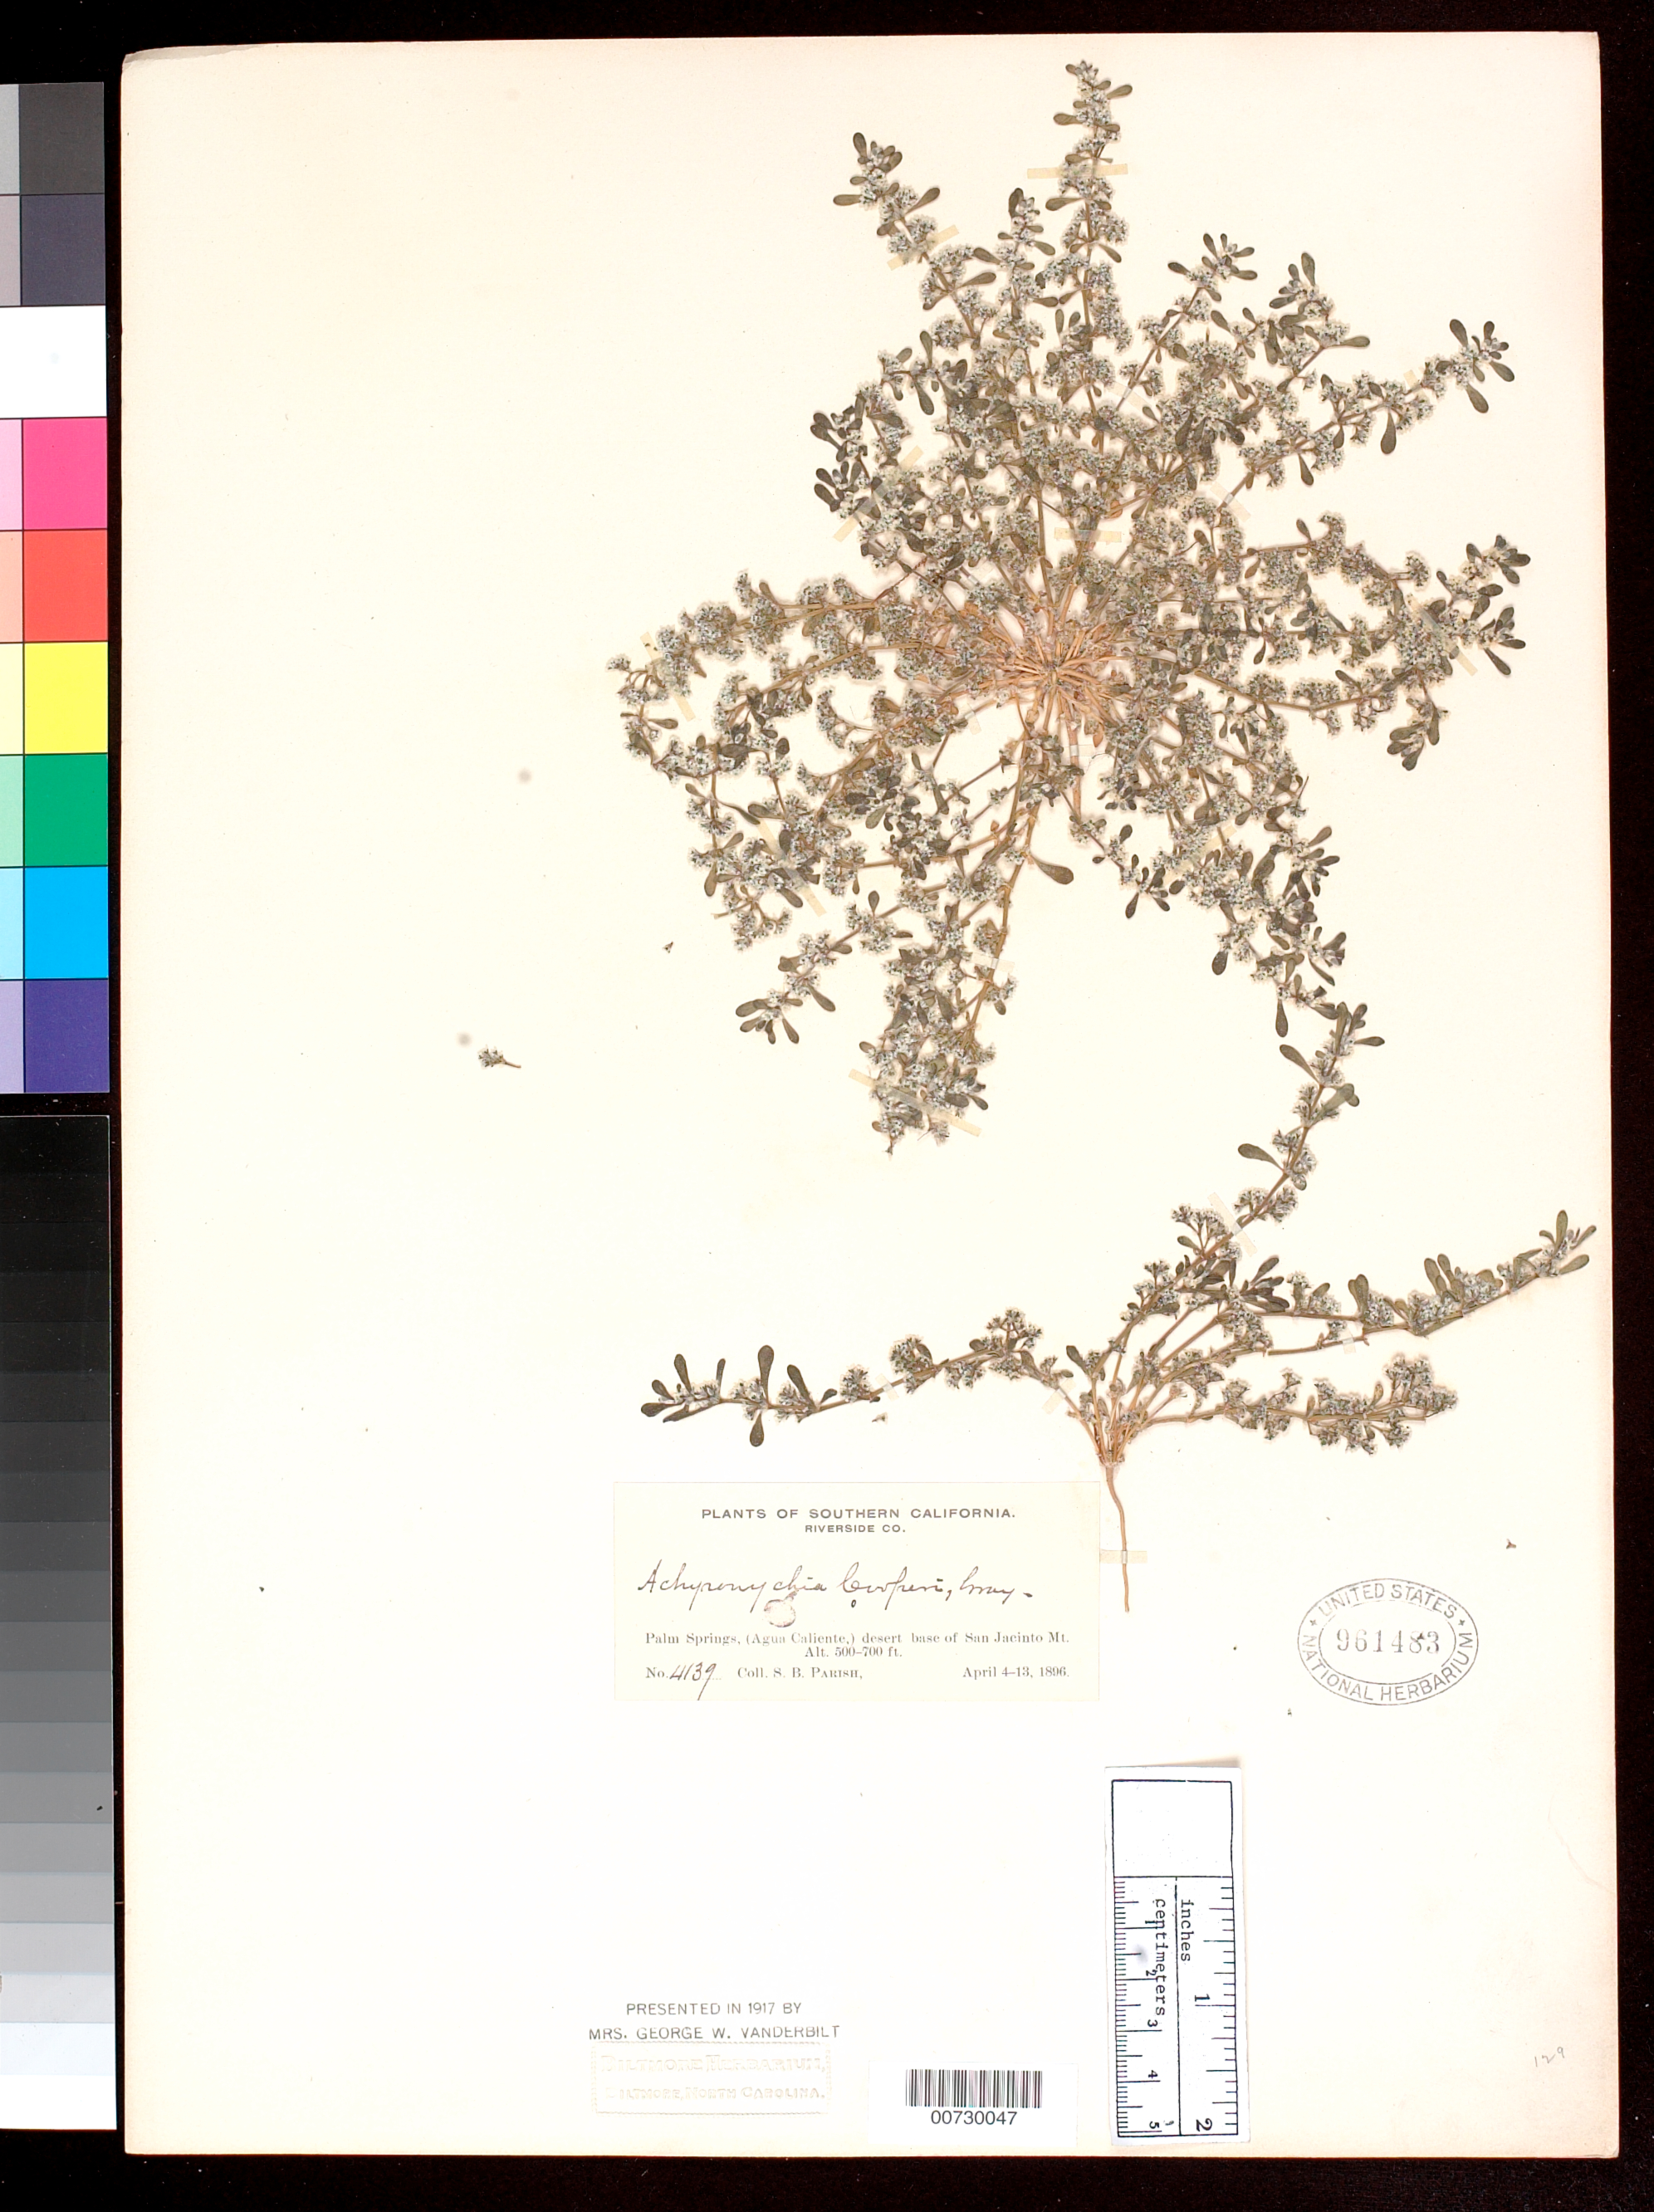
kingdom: Plantae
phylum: Tracheophyta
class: Magnoliopsida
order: Caryophyllales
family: Caryophyllaceae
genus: Achyronychia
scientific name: Achyronychia cooperi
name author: A. Gray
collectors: S. B. Parish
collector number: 4139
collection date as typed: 04 Apr 1896 to 13 Apr 1896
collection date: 1896-04-04/1896-04-13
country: United States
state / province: California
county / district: Riverside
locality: Palm Springs, (Agua Caliente,) desert base of San Jacinto Mt.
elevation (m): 152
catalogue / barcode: US 961483